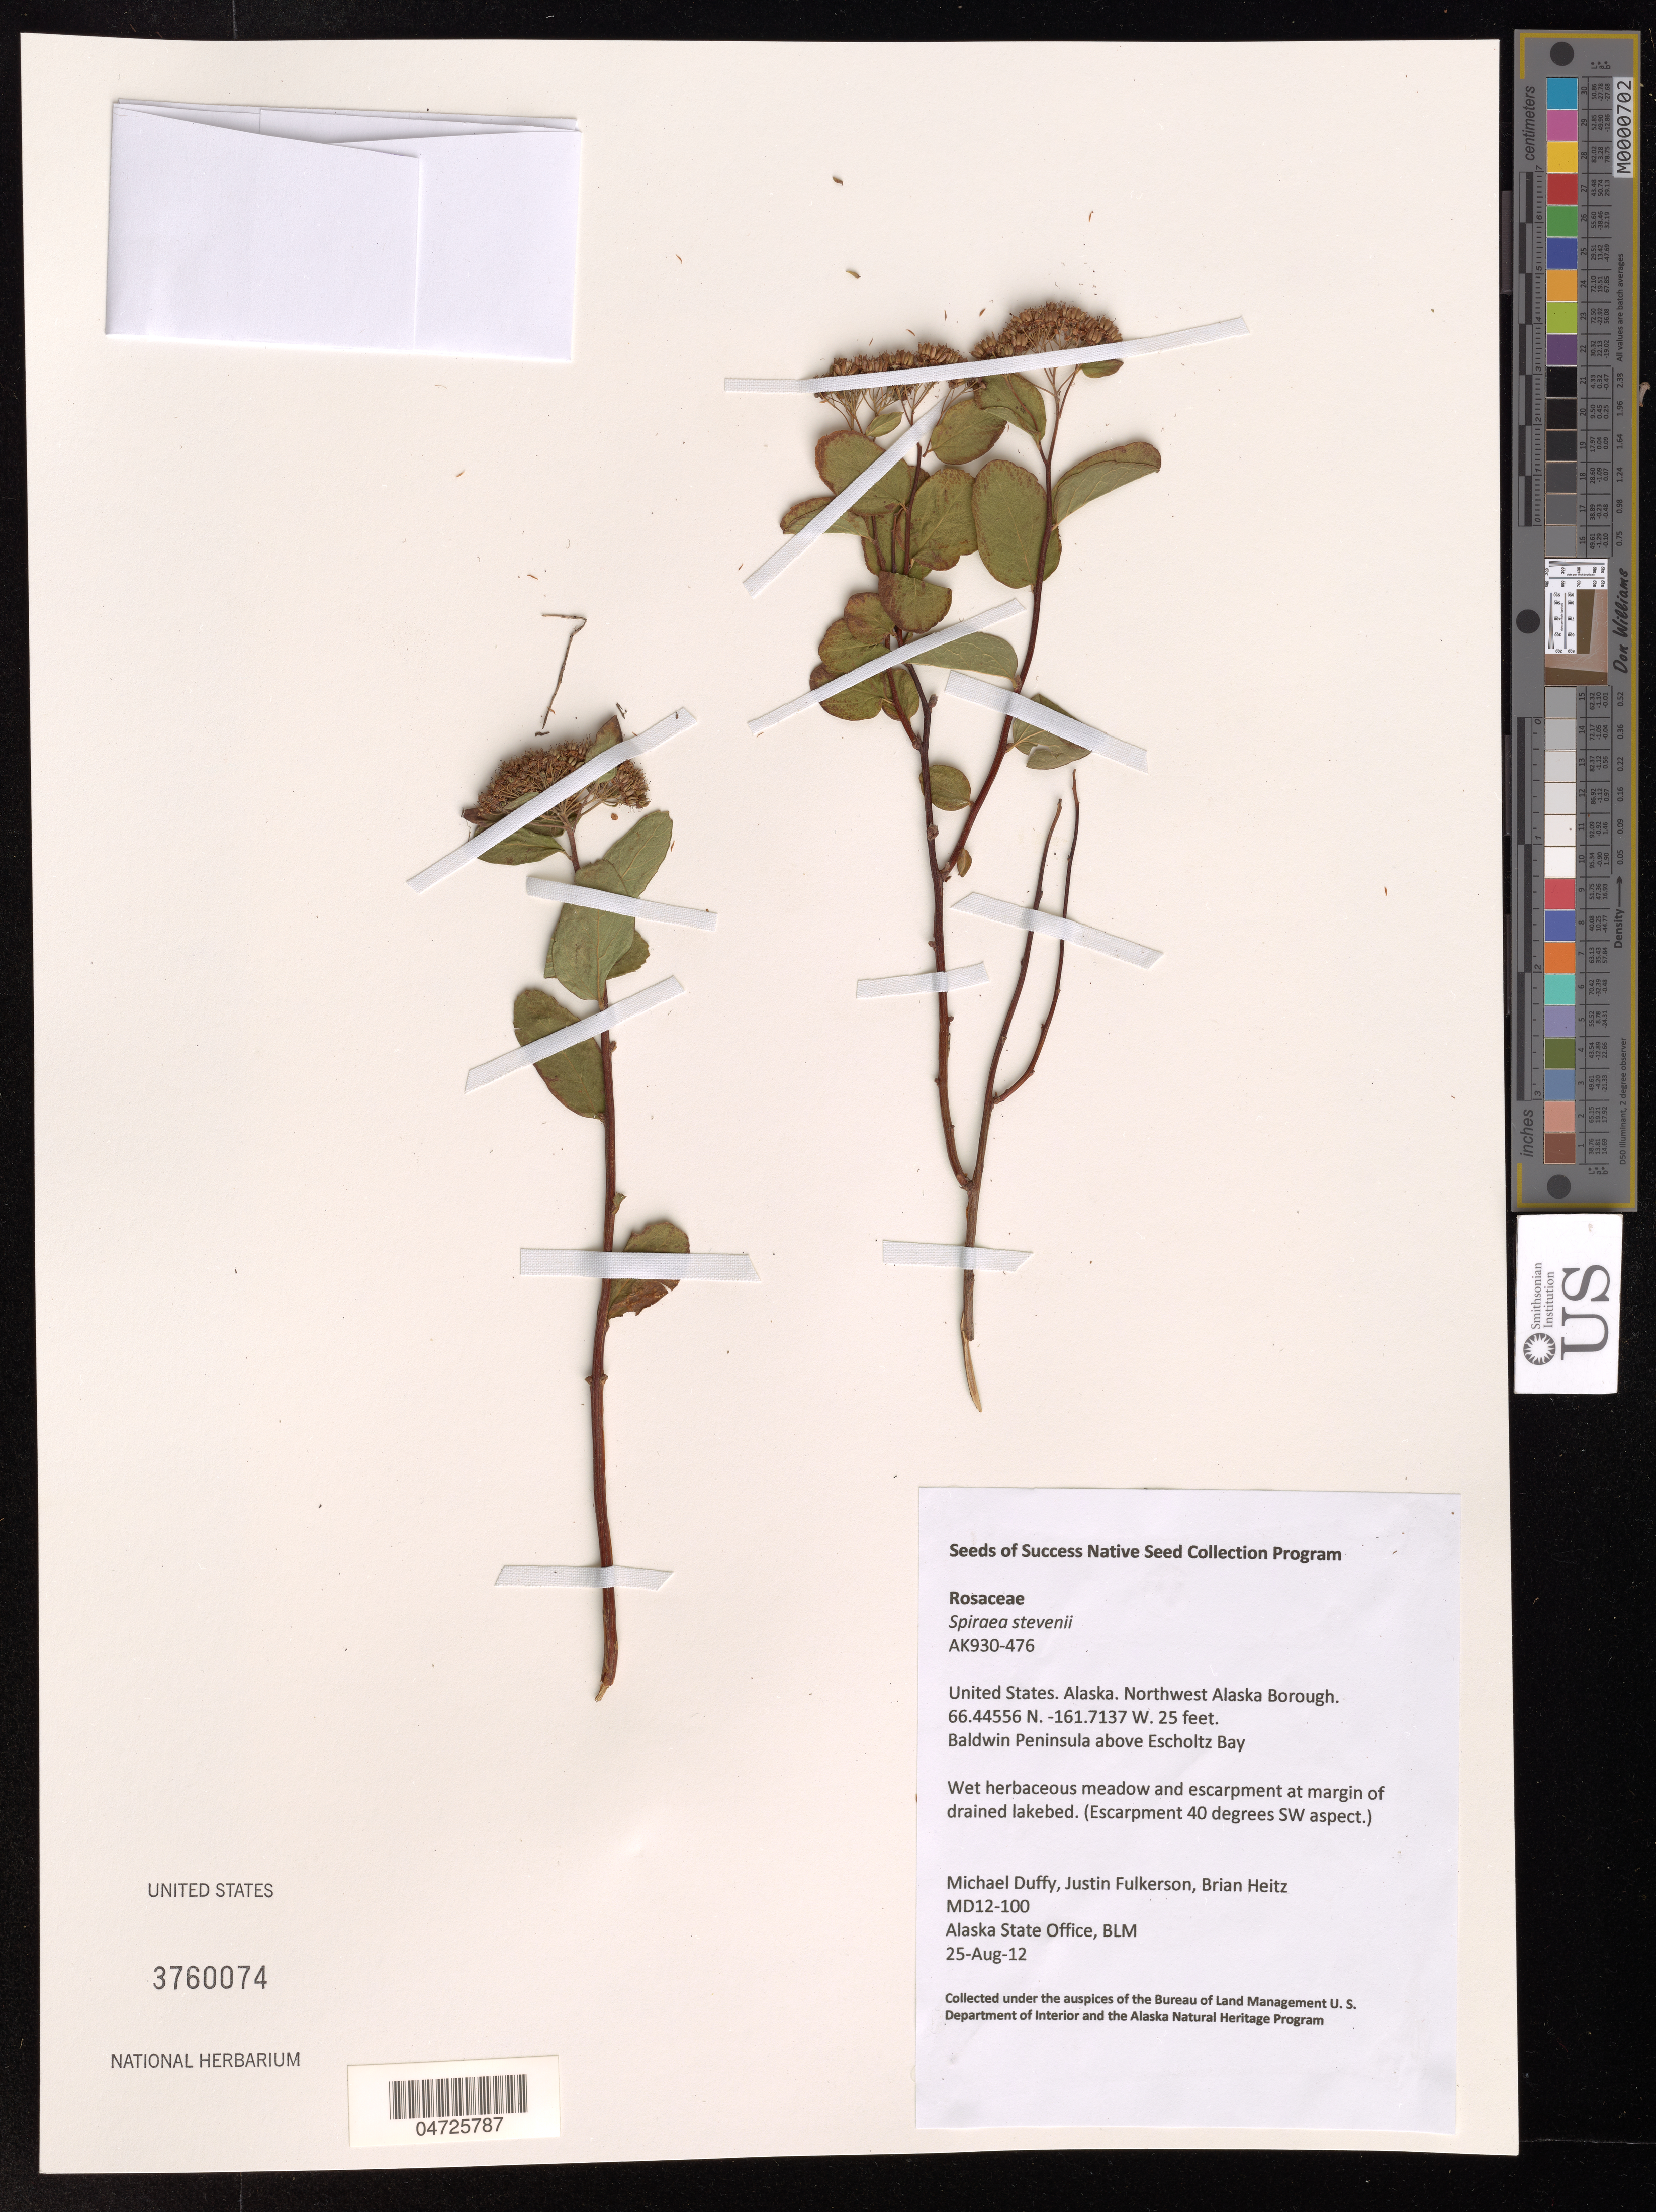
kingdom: Plantae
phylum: Tracheophyta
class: Magnoliopsida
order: Rosales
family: Rosaceae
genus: Spiraea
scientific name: Spiraea stevenii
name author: (C.K. Schneid.) Rydb.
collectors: M. Duffy, J. Fulkerson & B. Heitz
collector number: MD12-100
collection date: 2012-08-25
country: United States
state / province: Alaska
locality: Northwest Alaska Borough. Baldwin Peninsula above Escholtz Bay. Escarpment 40 degrees SW aspect.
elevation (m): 8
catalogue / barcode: US 3760074